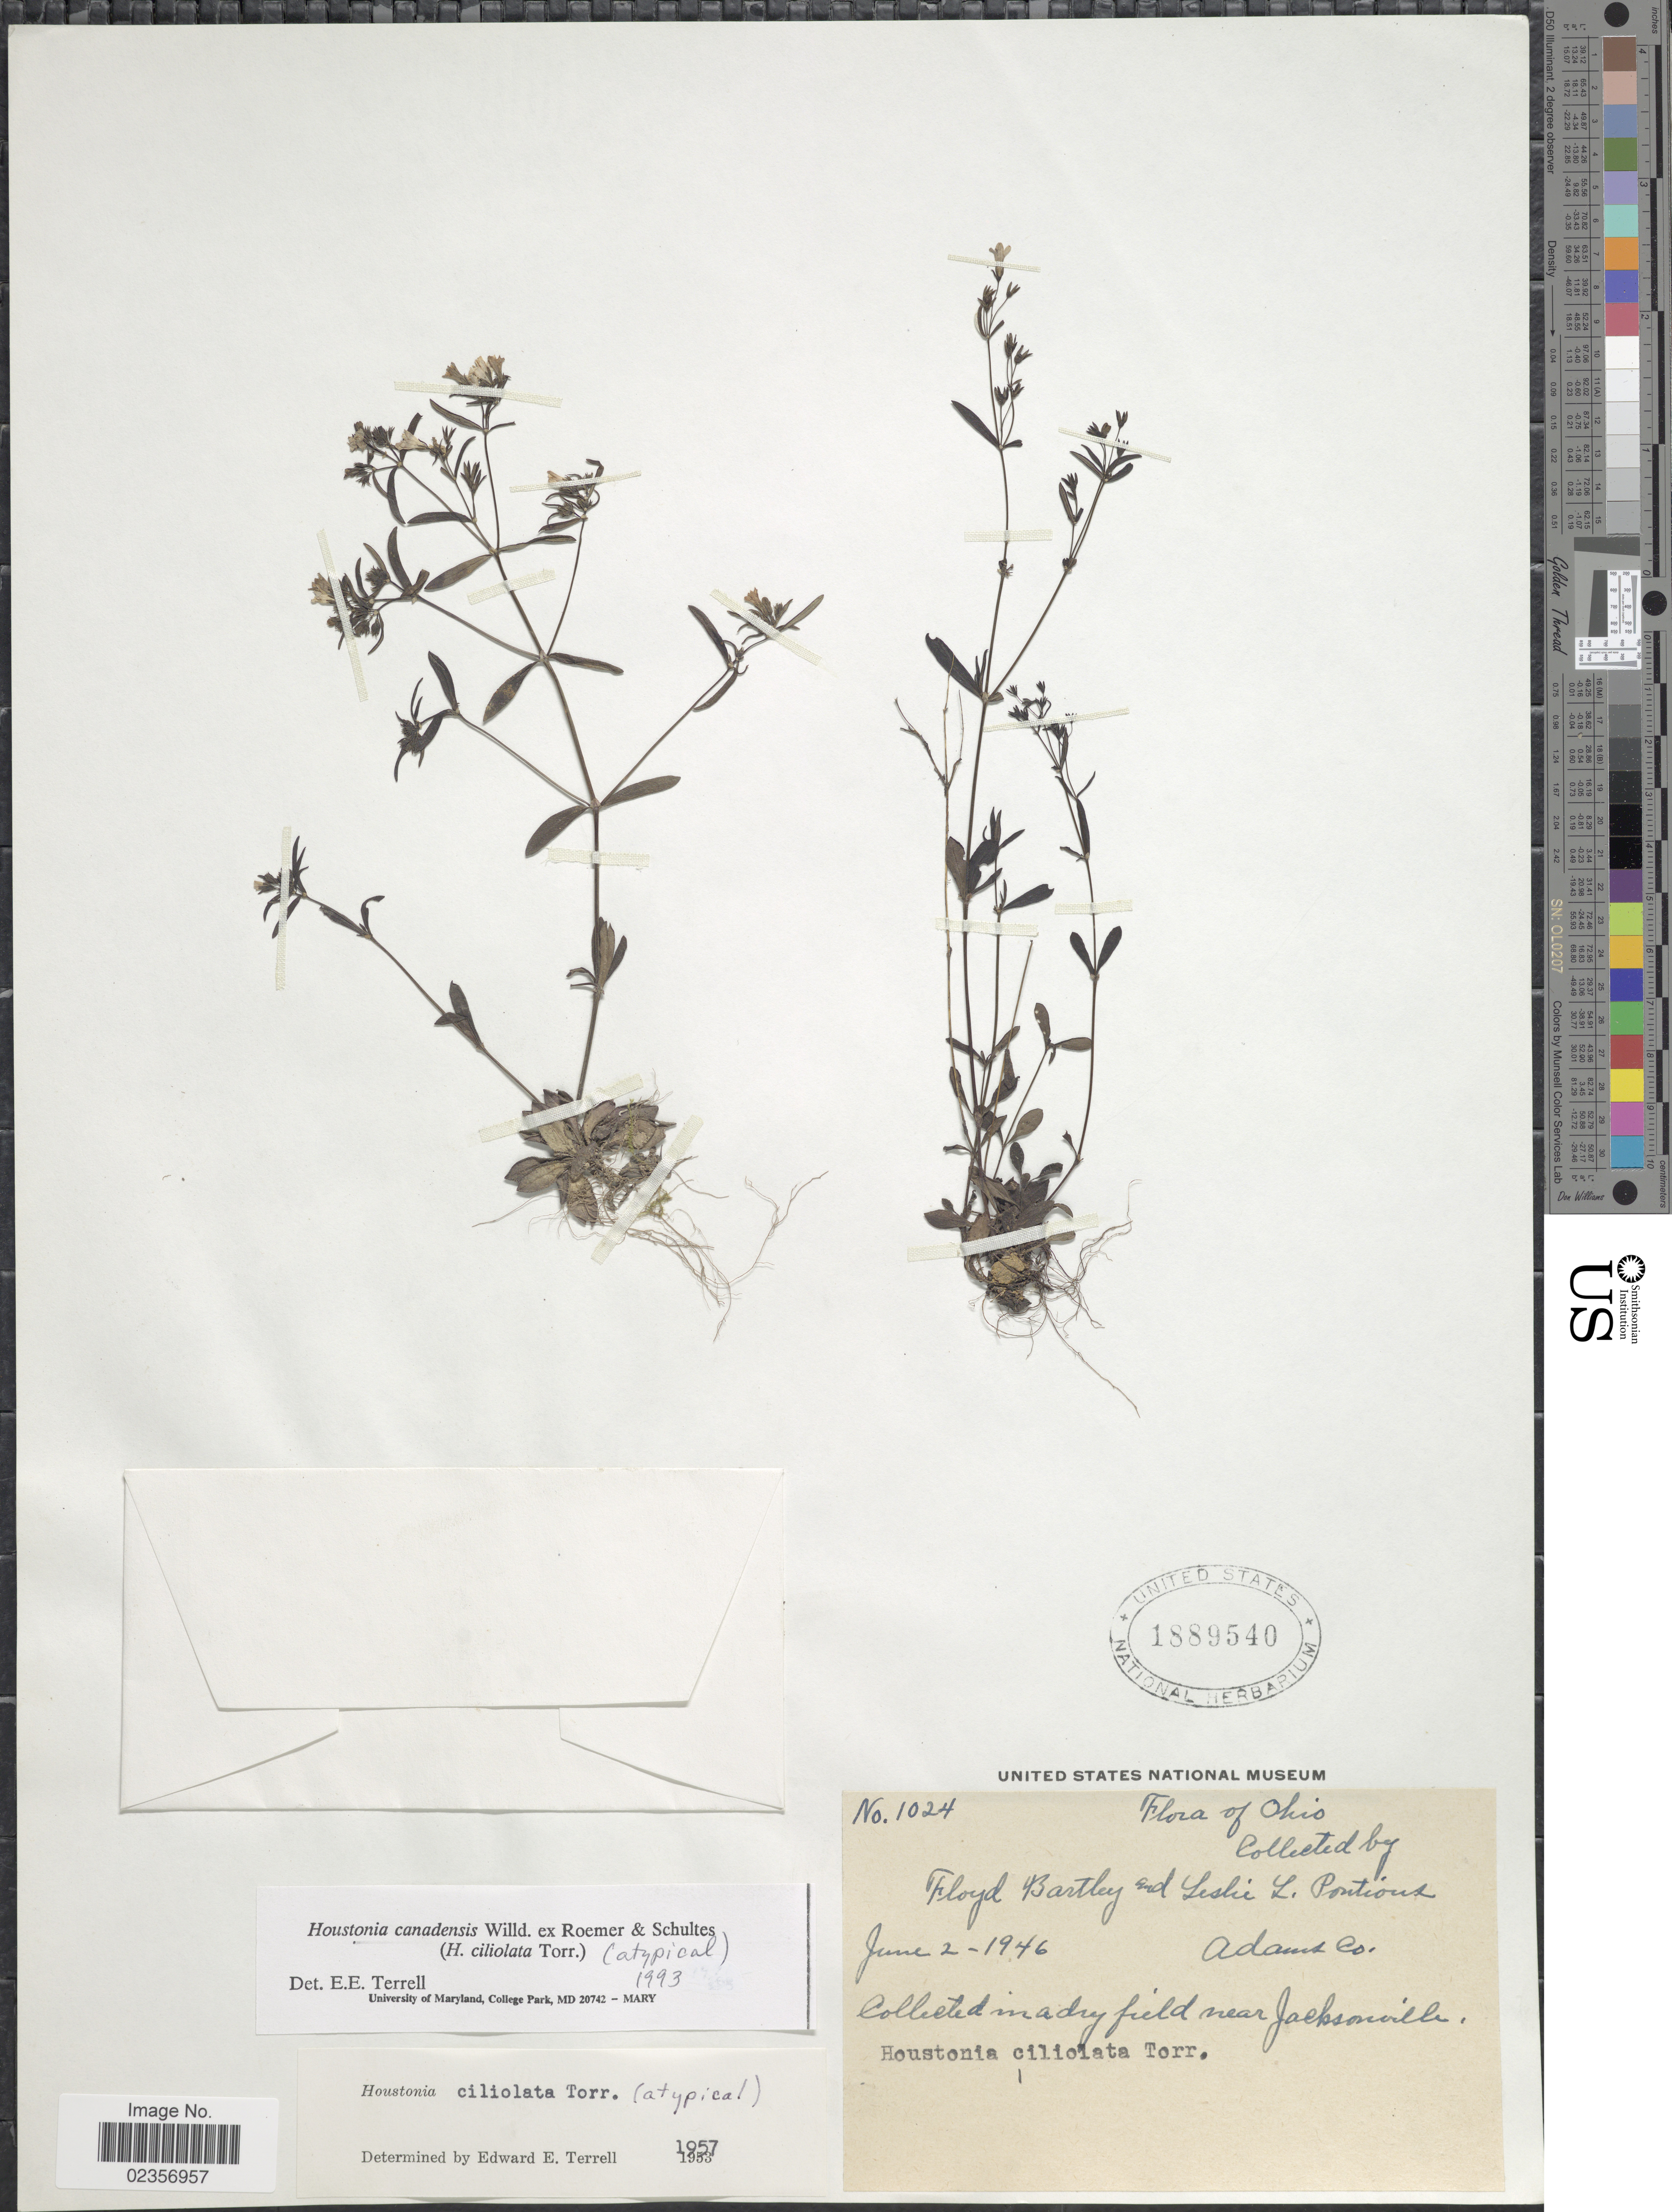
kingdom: Plantae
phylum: Tracheophyta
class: Magnoliopsida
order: Gentianales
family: Rubiaceae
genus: Houstonia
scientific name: Houstonia canadensis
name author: Willd.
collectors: F. Bartley & L. Pontius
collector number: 1024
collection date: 1946-06-02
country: United States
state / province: Ohio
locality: Adams Co., in a dry field near Jacksonville.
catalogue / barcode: US 1889540